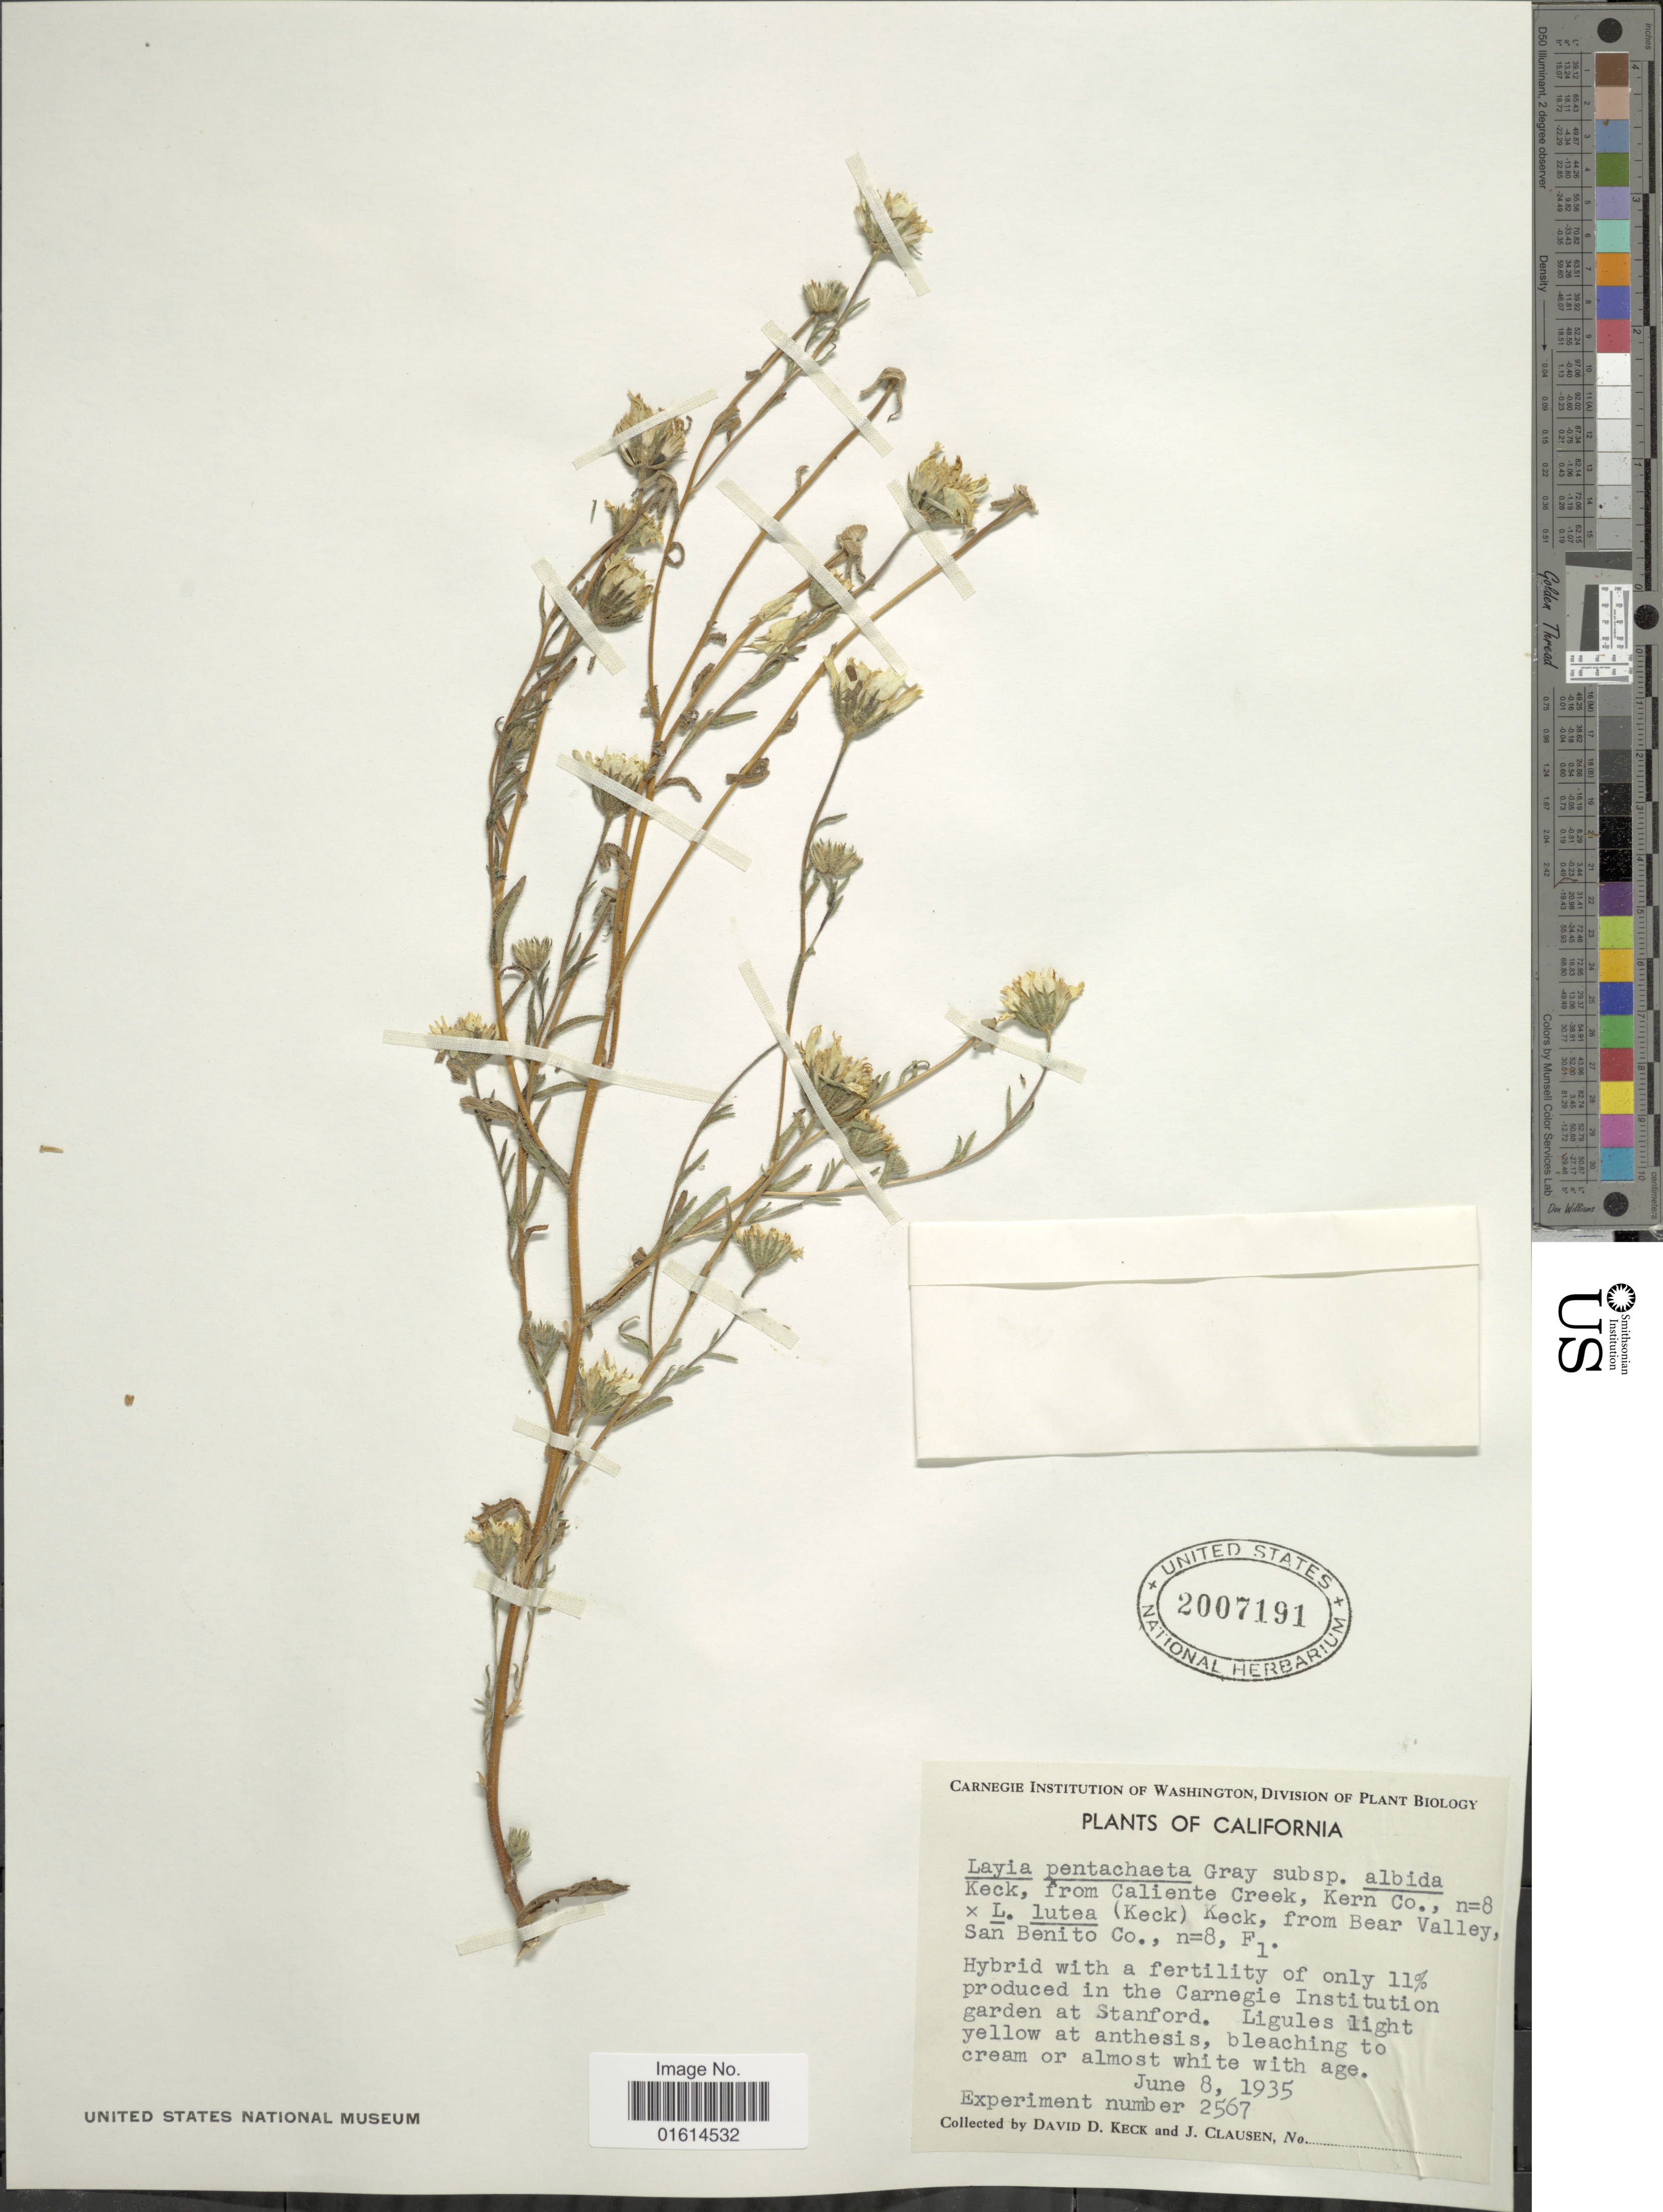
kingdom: Plantae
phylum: Tracheophyta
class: Magnoliopsida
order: Asterales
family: Asteraceae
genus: Layia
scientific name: Layia pentachaeta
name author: A. Gray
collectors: D. D. Keck & J. Clausen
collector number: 2567*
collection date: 1935-06-08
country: United States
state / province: California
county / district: Santa Clara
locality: Carnegie Institution garden at Stanford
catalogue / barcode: US 2007191